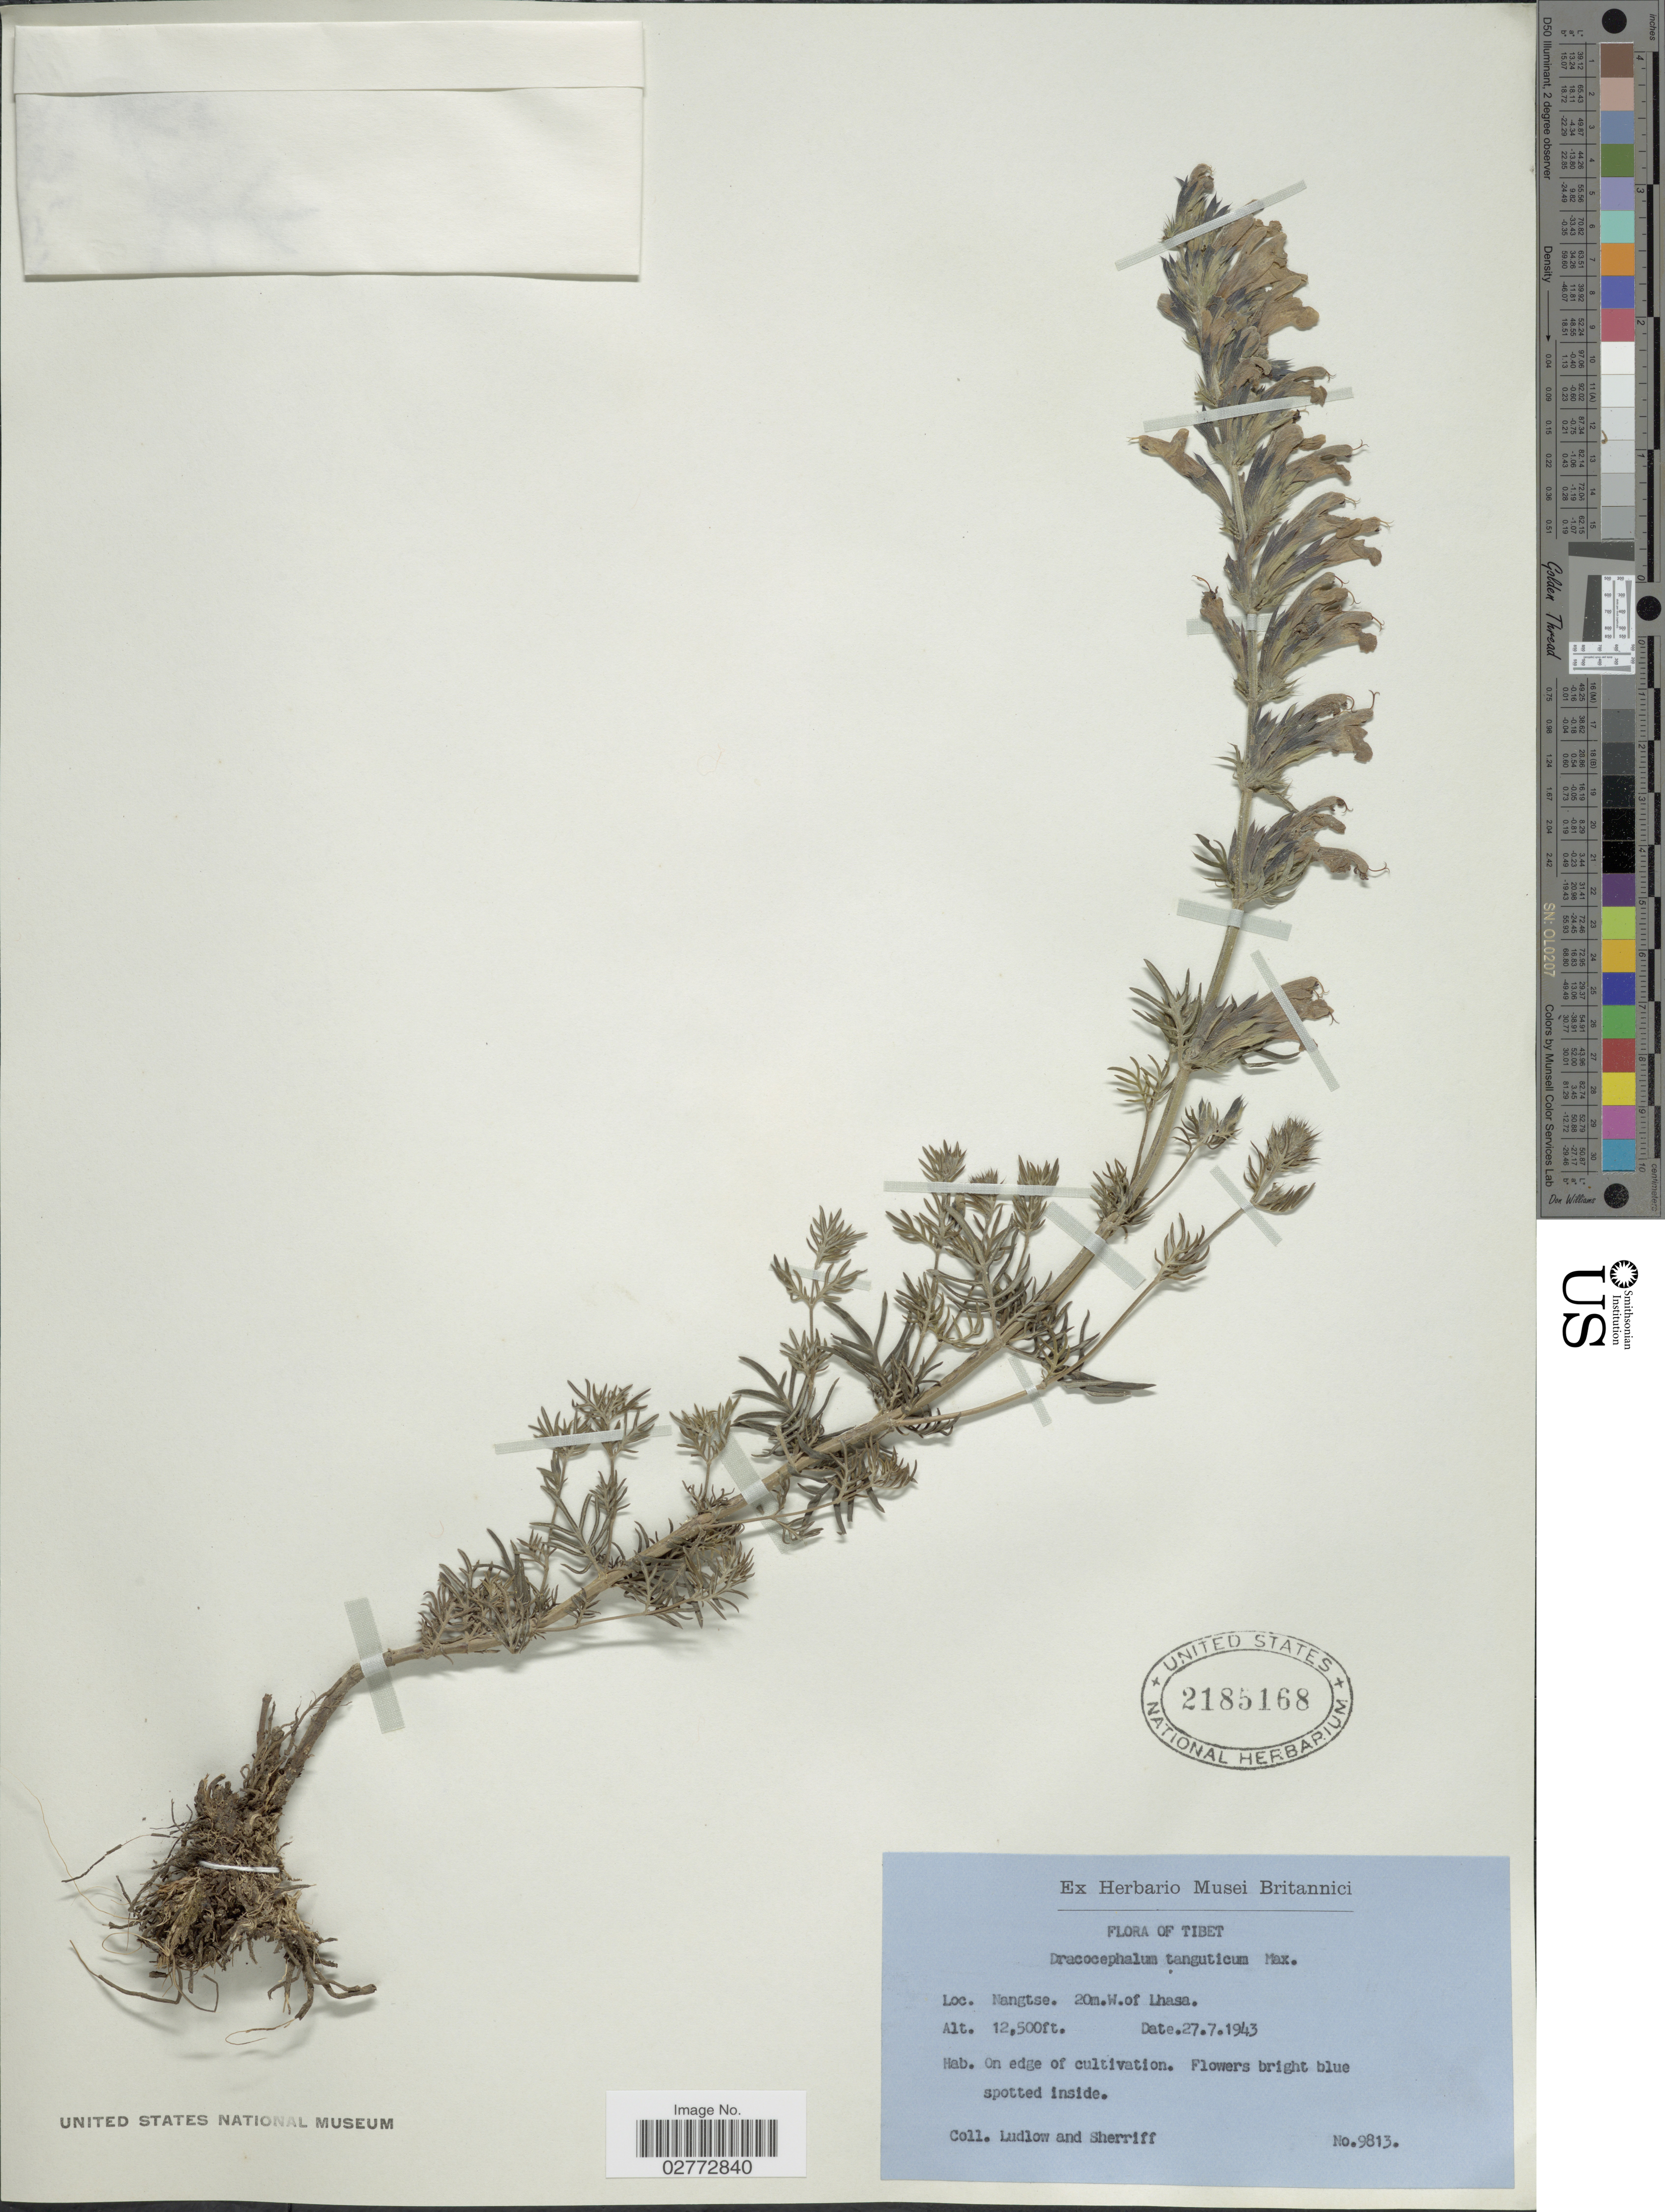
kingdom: Plantae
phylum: Tracheophyta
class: Magnoliopsida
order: Lamiales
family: Lamiaceae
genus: Dracocephalum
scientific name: Dracocephalum tanguticum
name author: Maxim.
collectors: -. Ludlow & Sherriff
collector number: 9813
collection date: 1943-07-27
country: China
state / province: Xizang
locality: Tibet. Nangtse. 20m.W.of Lhasa.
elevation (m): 3810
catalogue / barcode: US 2185168